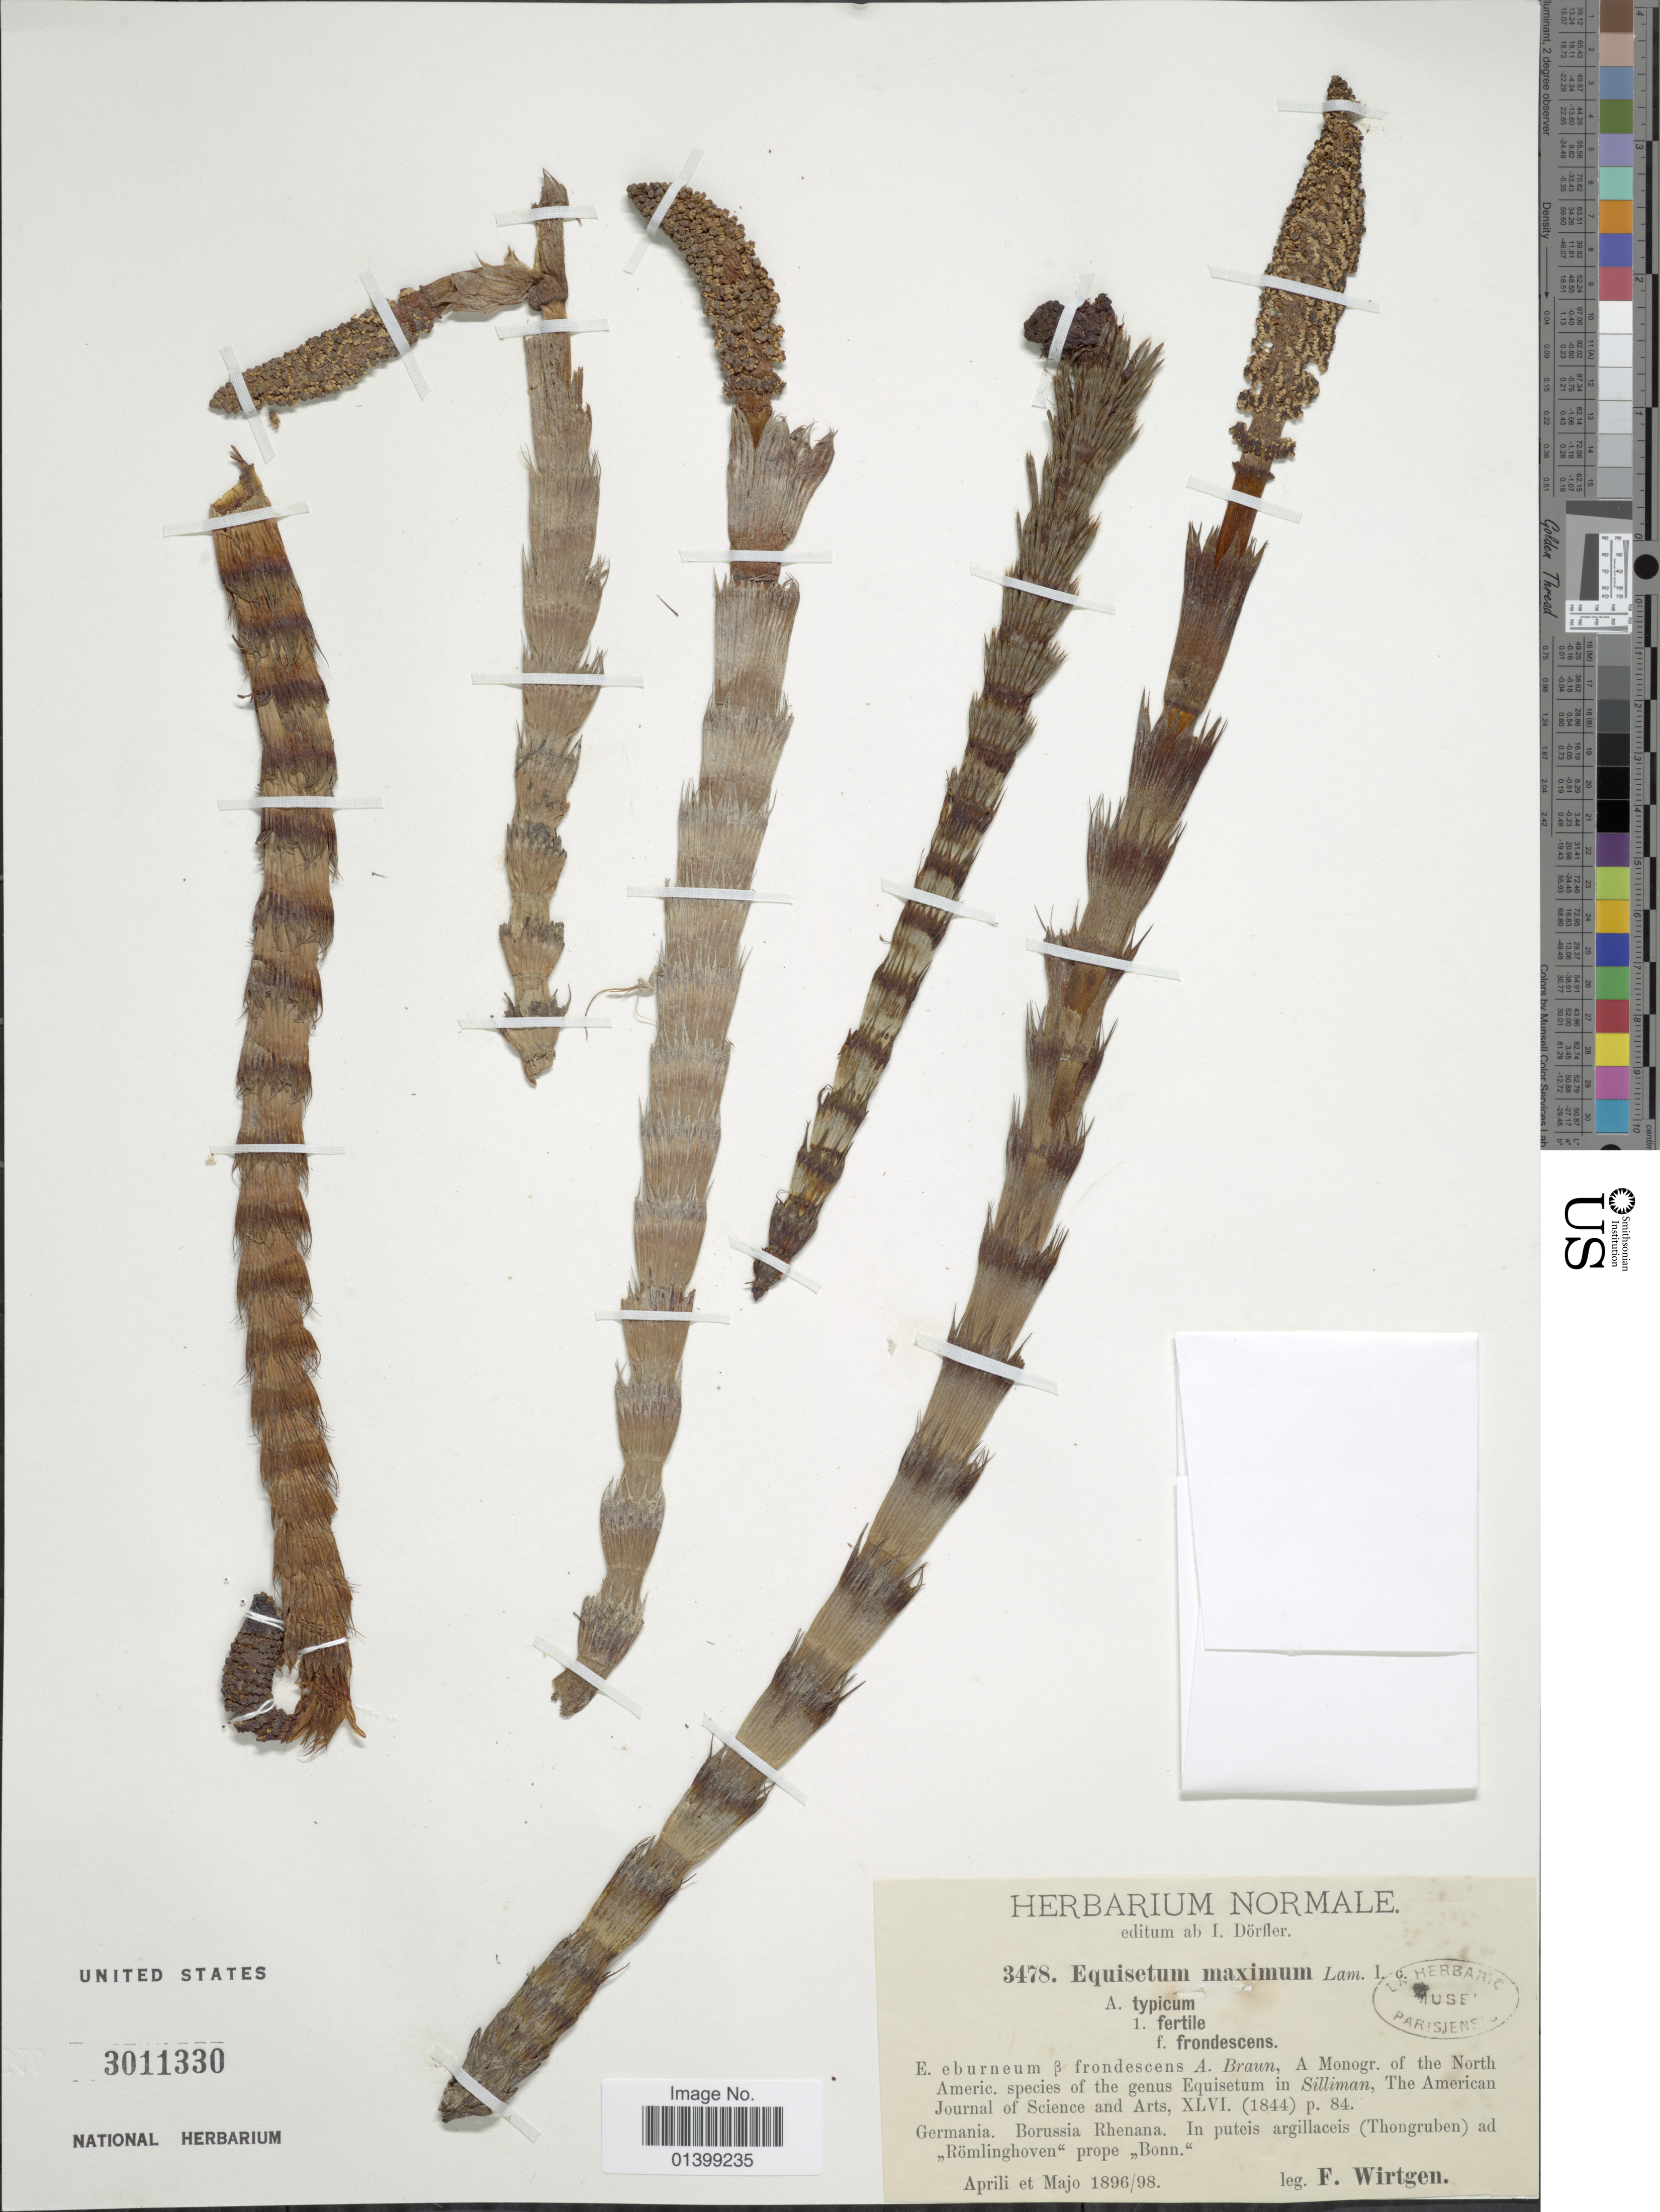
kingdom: Plantae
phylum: Tracheophyta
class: Polypodiopsida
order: Equisetales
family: Equisetaceae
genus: Equisetum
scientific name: Equisetum telmateia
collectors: F. Wirtgen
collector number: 3478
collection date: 1896-04/1898-05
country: Germany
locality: Boruusia Rhenana, In puteis argillaceis (Thongruben) ad ,,Römlinghoven' prope ,,Bonn'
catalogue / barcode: US 3011330